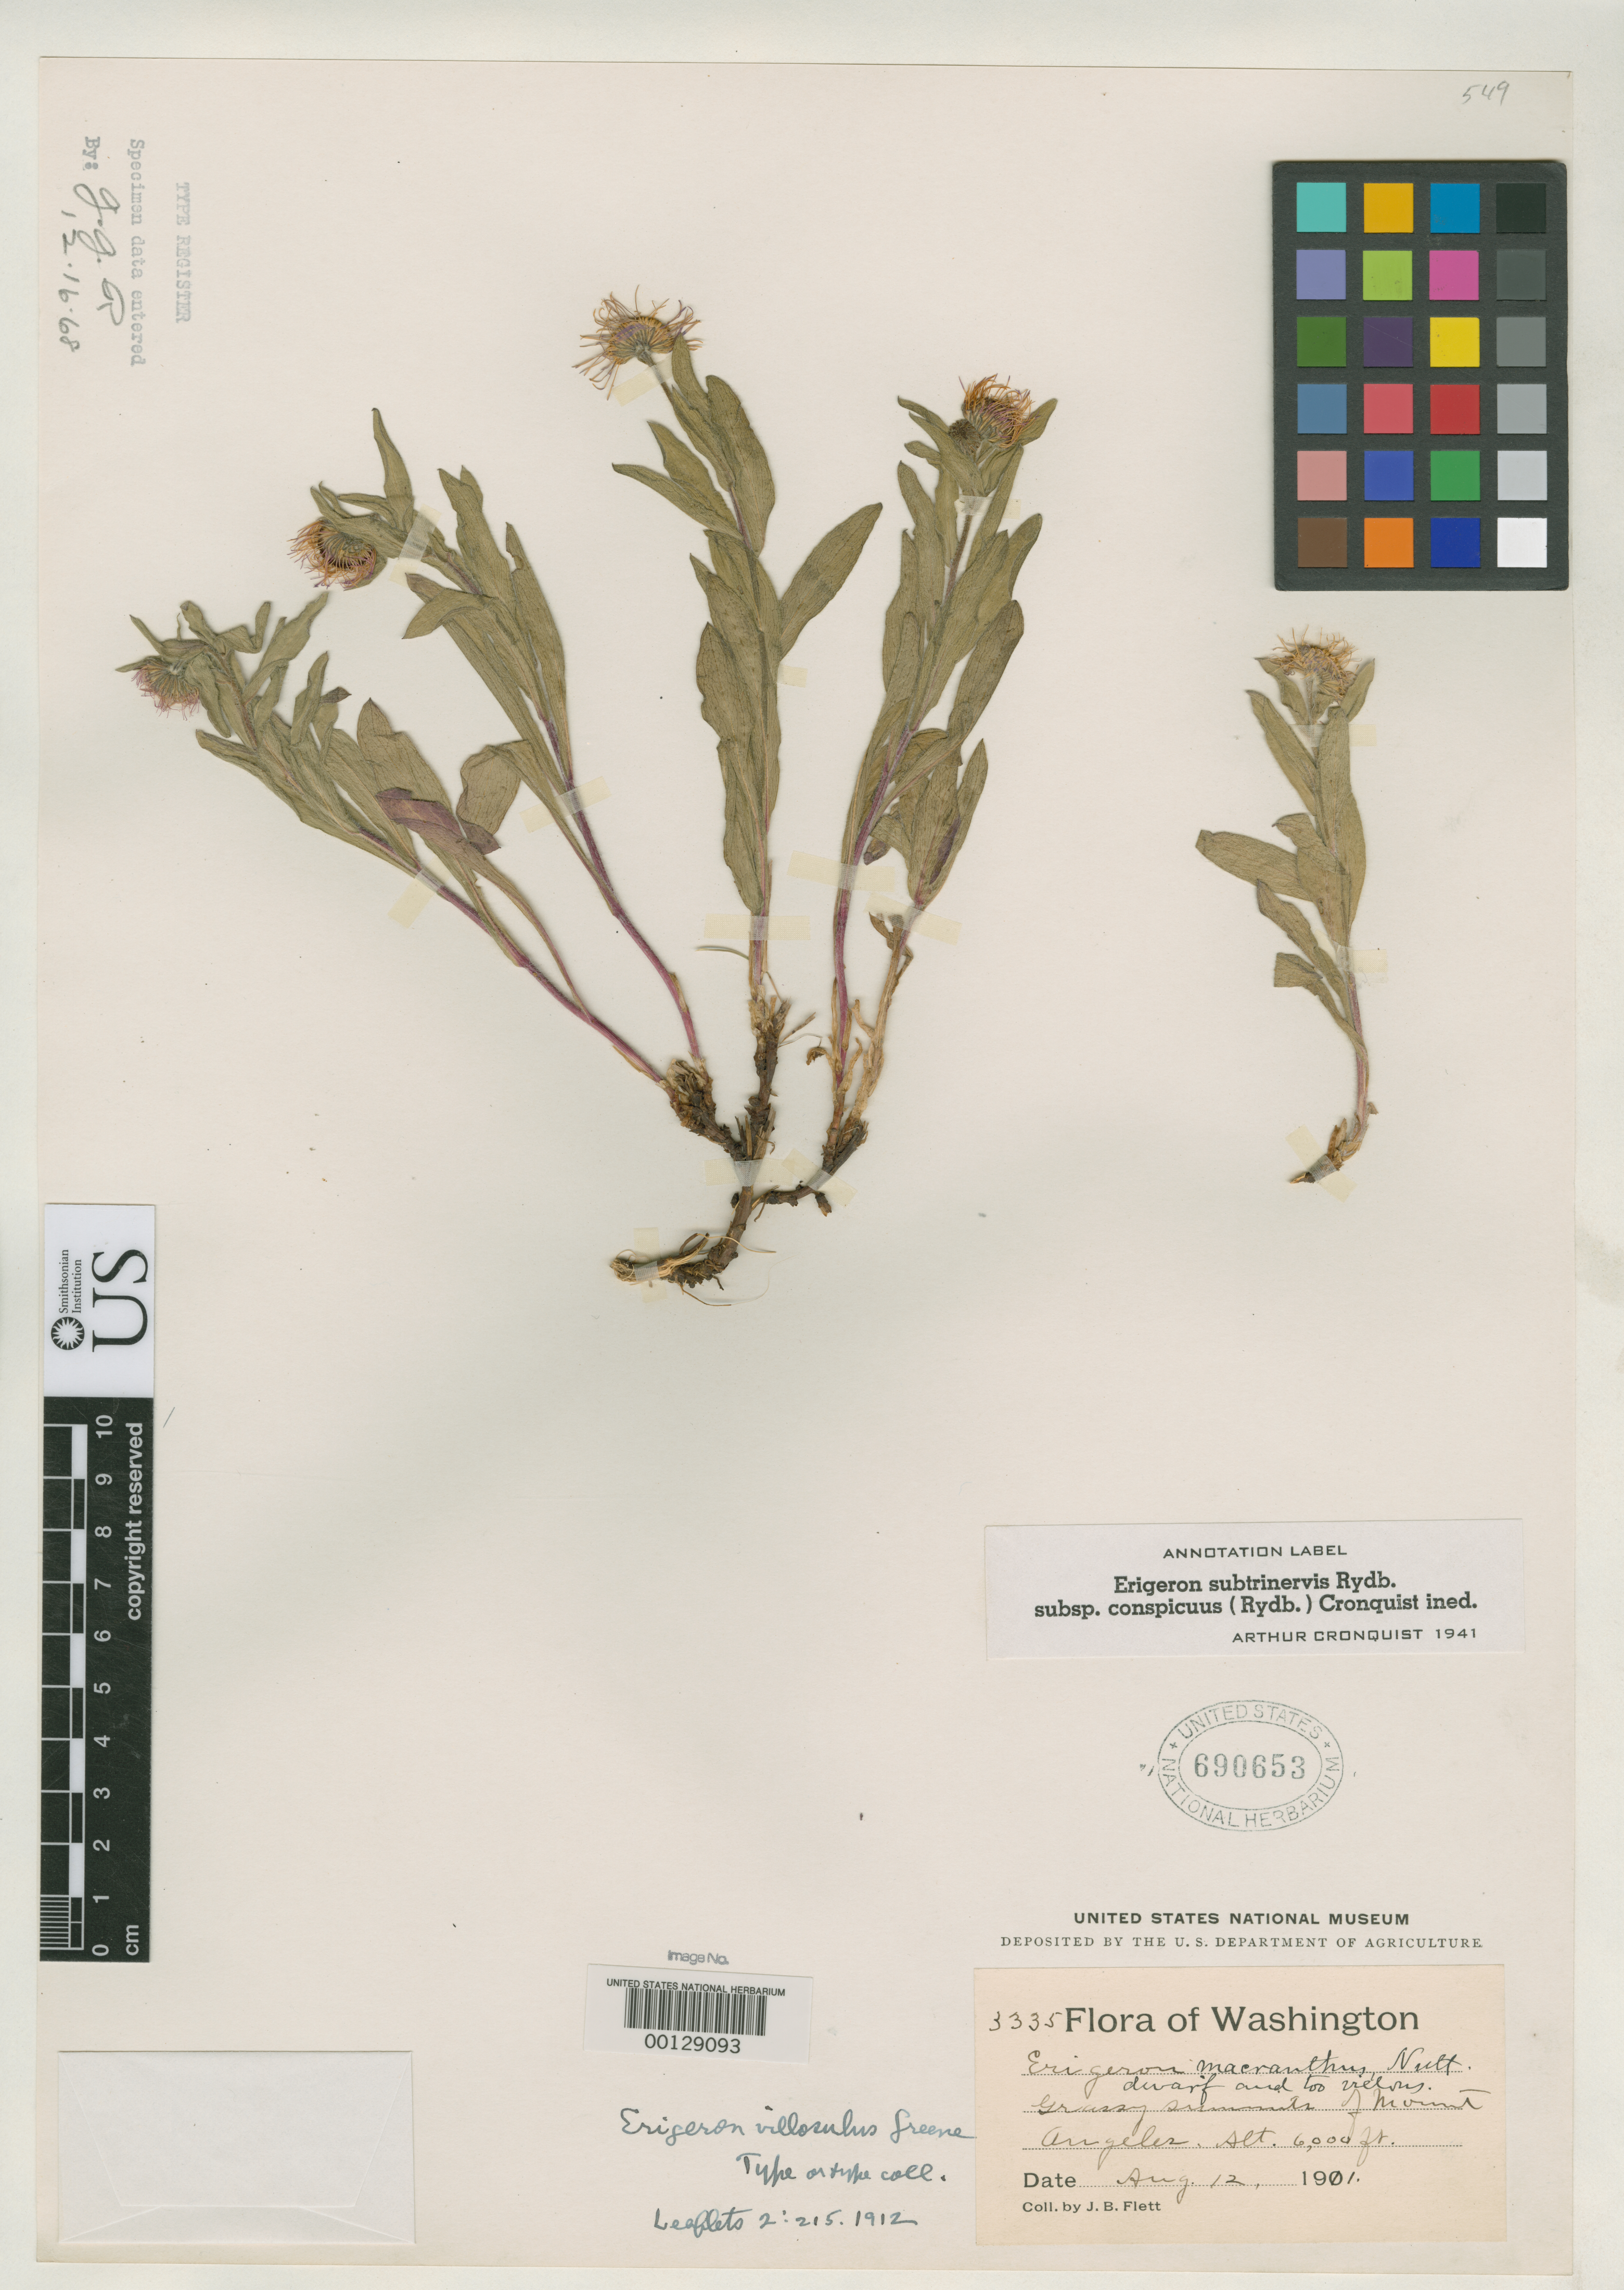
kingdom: Plantae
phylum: Tracheophyta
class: Magnoliopsida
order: Asterales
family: Asteraceae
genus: Erigeron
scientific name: Erigeron villosulus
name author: Greene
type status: Isotype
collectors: J. Flett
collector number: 3335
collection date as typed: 12 Aug 1911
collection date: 1911-08-12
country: United States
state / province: Washington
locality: Mt. Angeles.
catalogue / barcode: US 690653